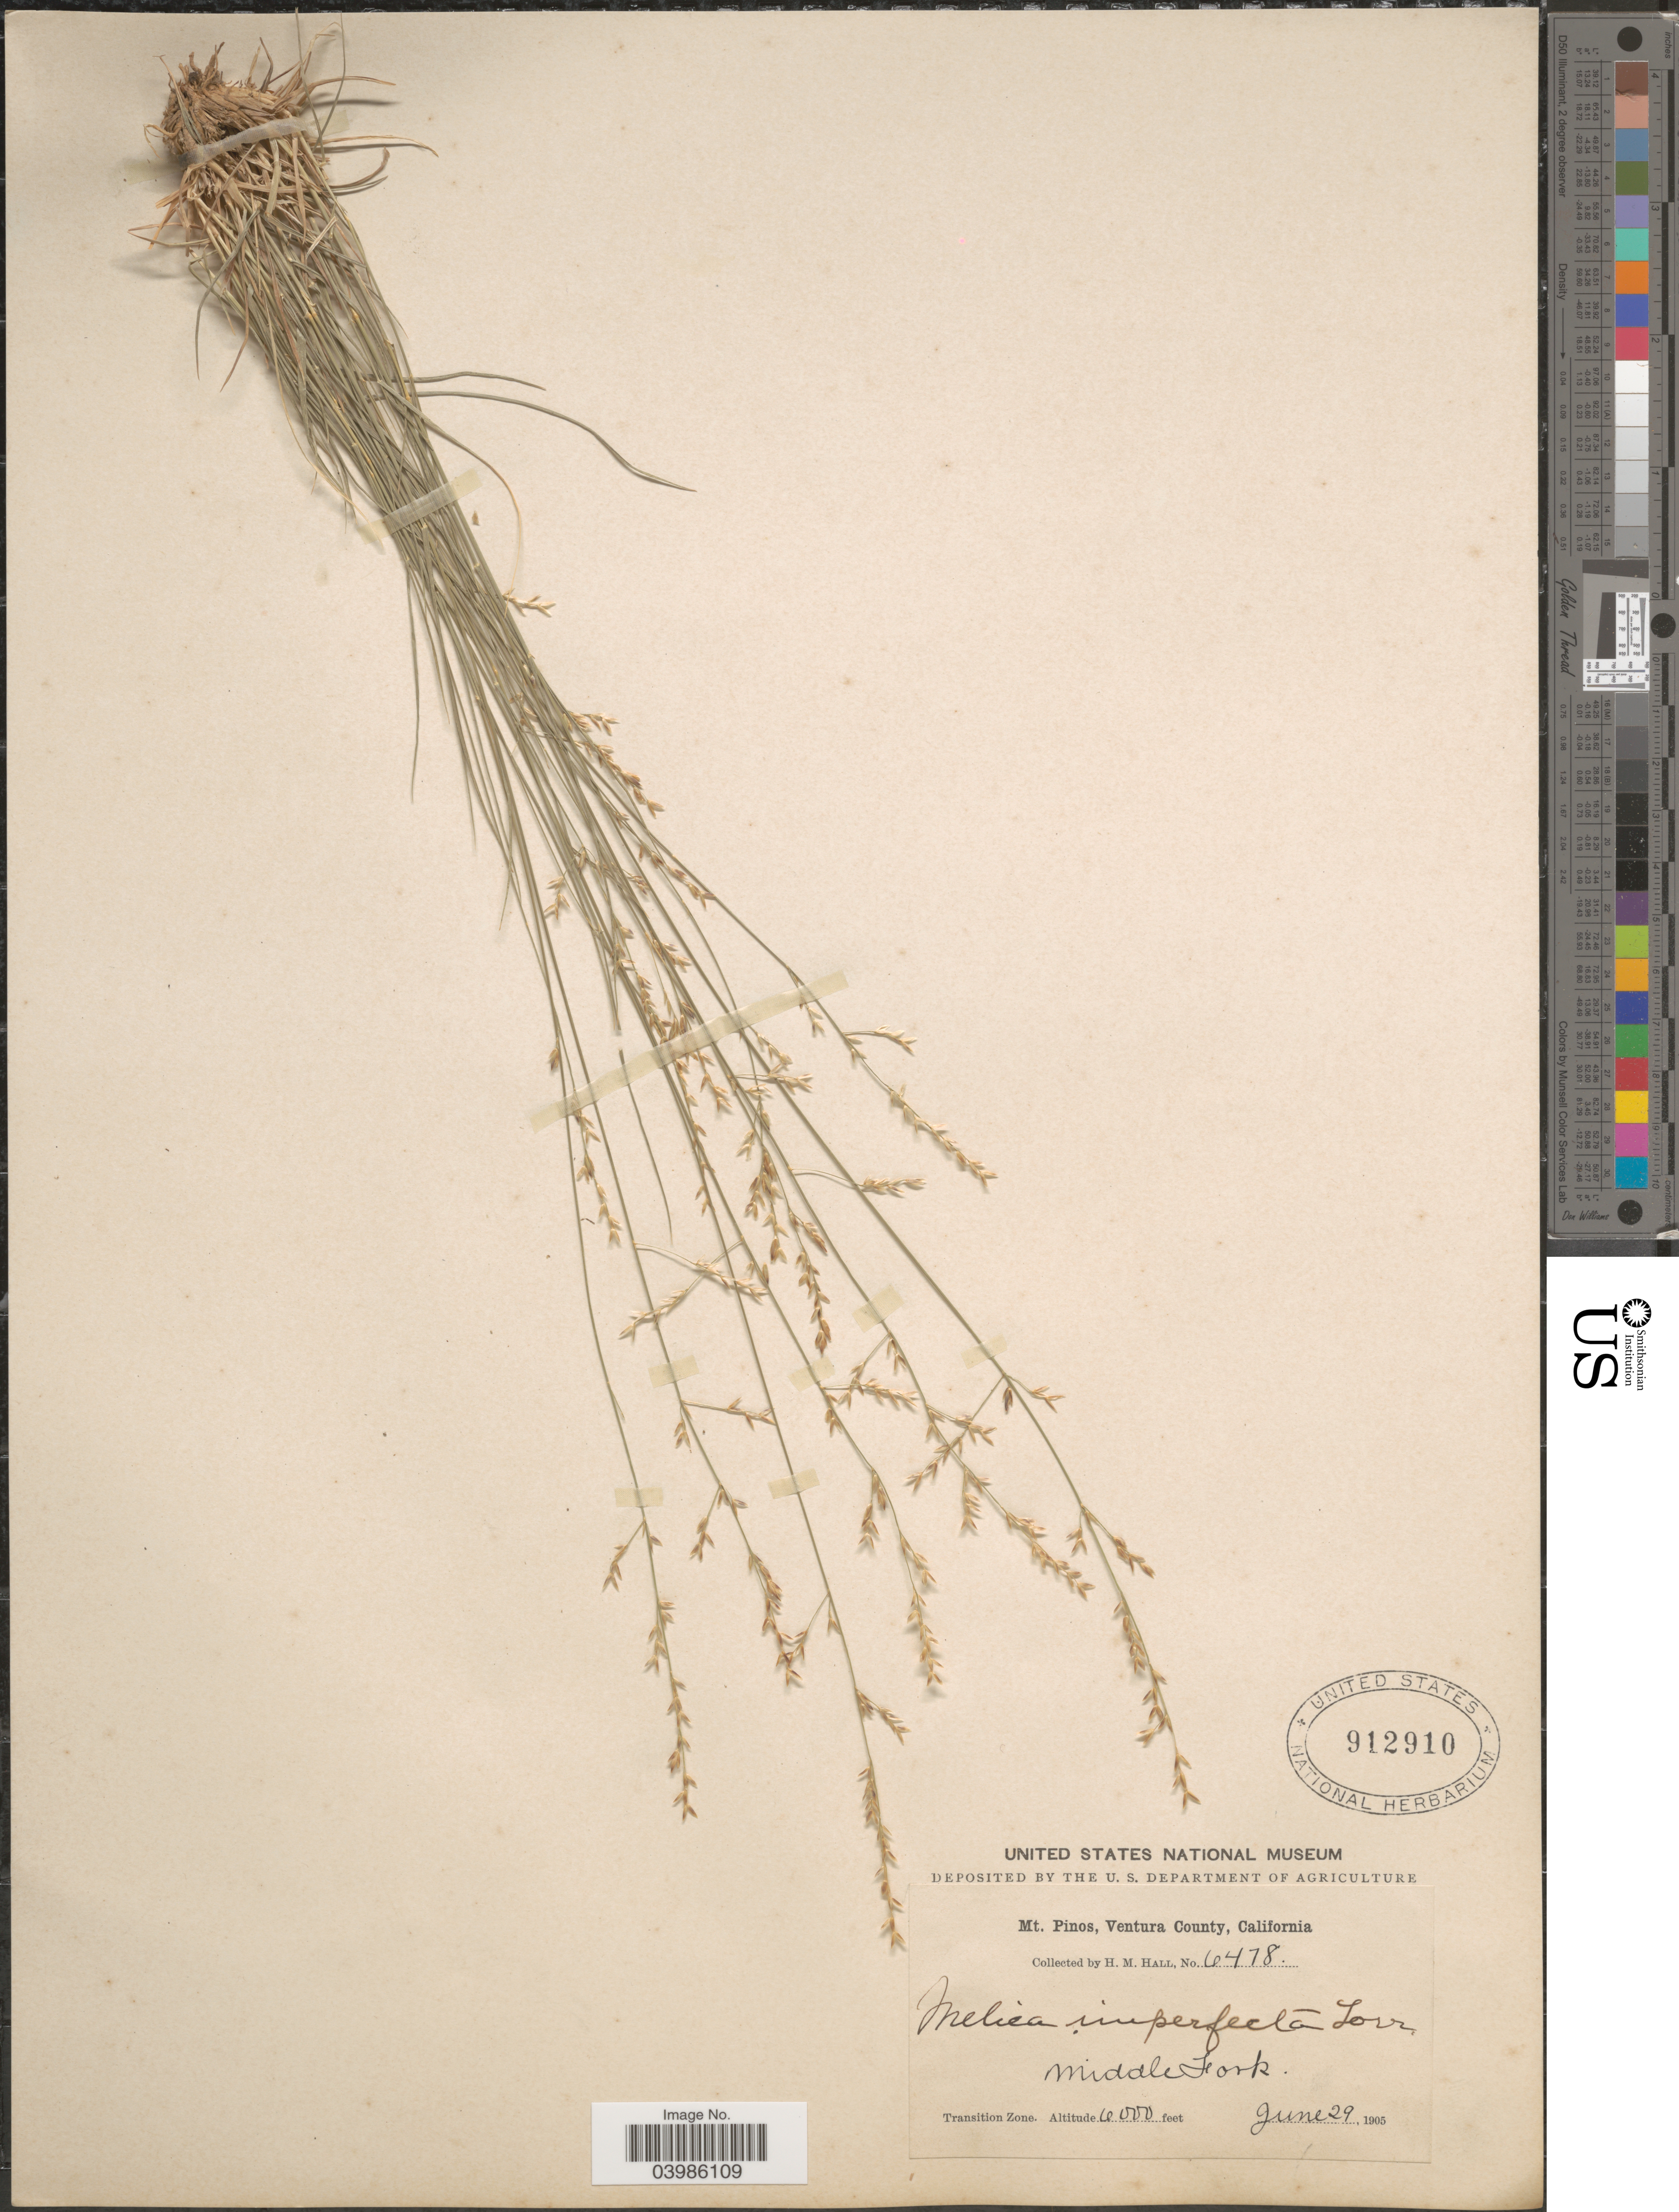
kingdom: Plantae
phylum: Tracheophyta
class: Liliopsida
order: Poales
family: Poaceae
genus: Melica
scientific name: Melica imperfecta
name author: Trin.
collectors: H. M. Hall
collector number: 6478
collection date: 1905-06-29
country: United States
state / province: California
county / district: Ventura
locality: Mt. Pinos, Ventura County. Middle Fork. Transition Zone.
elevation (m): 1829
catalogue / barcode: US 912910